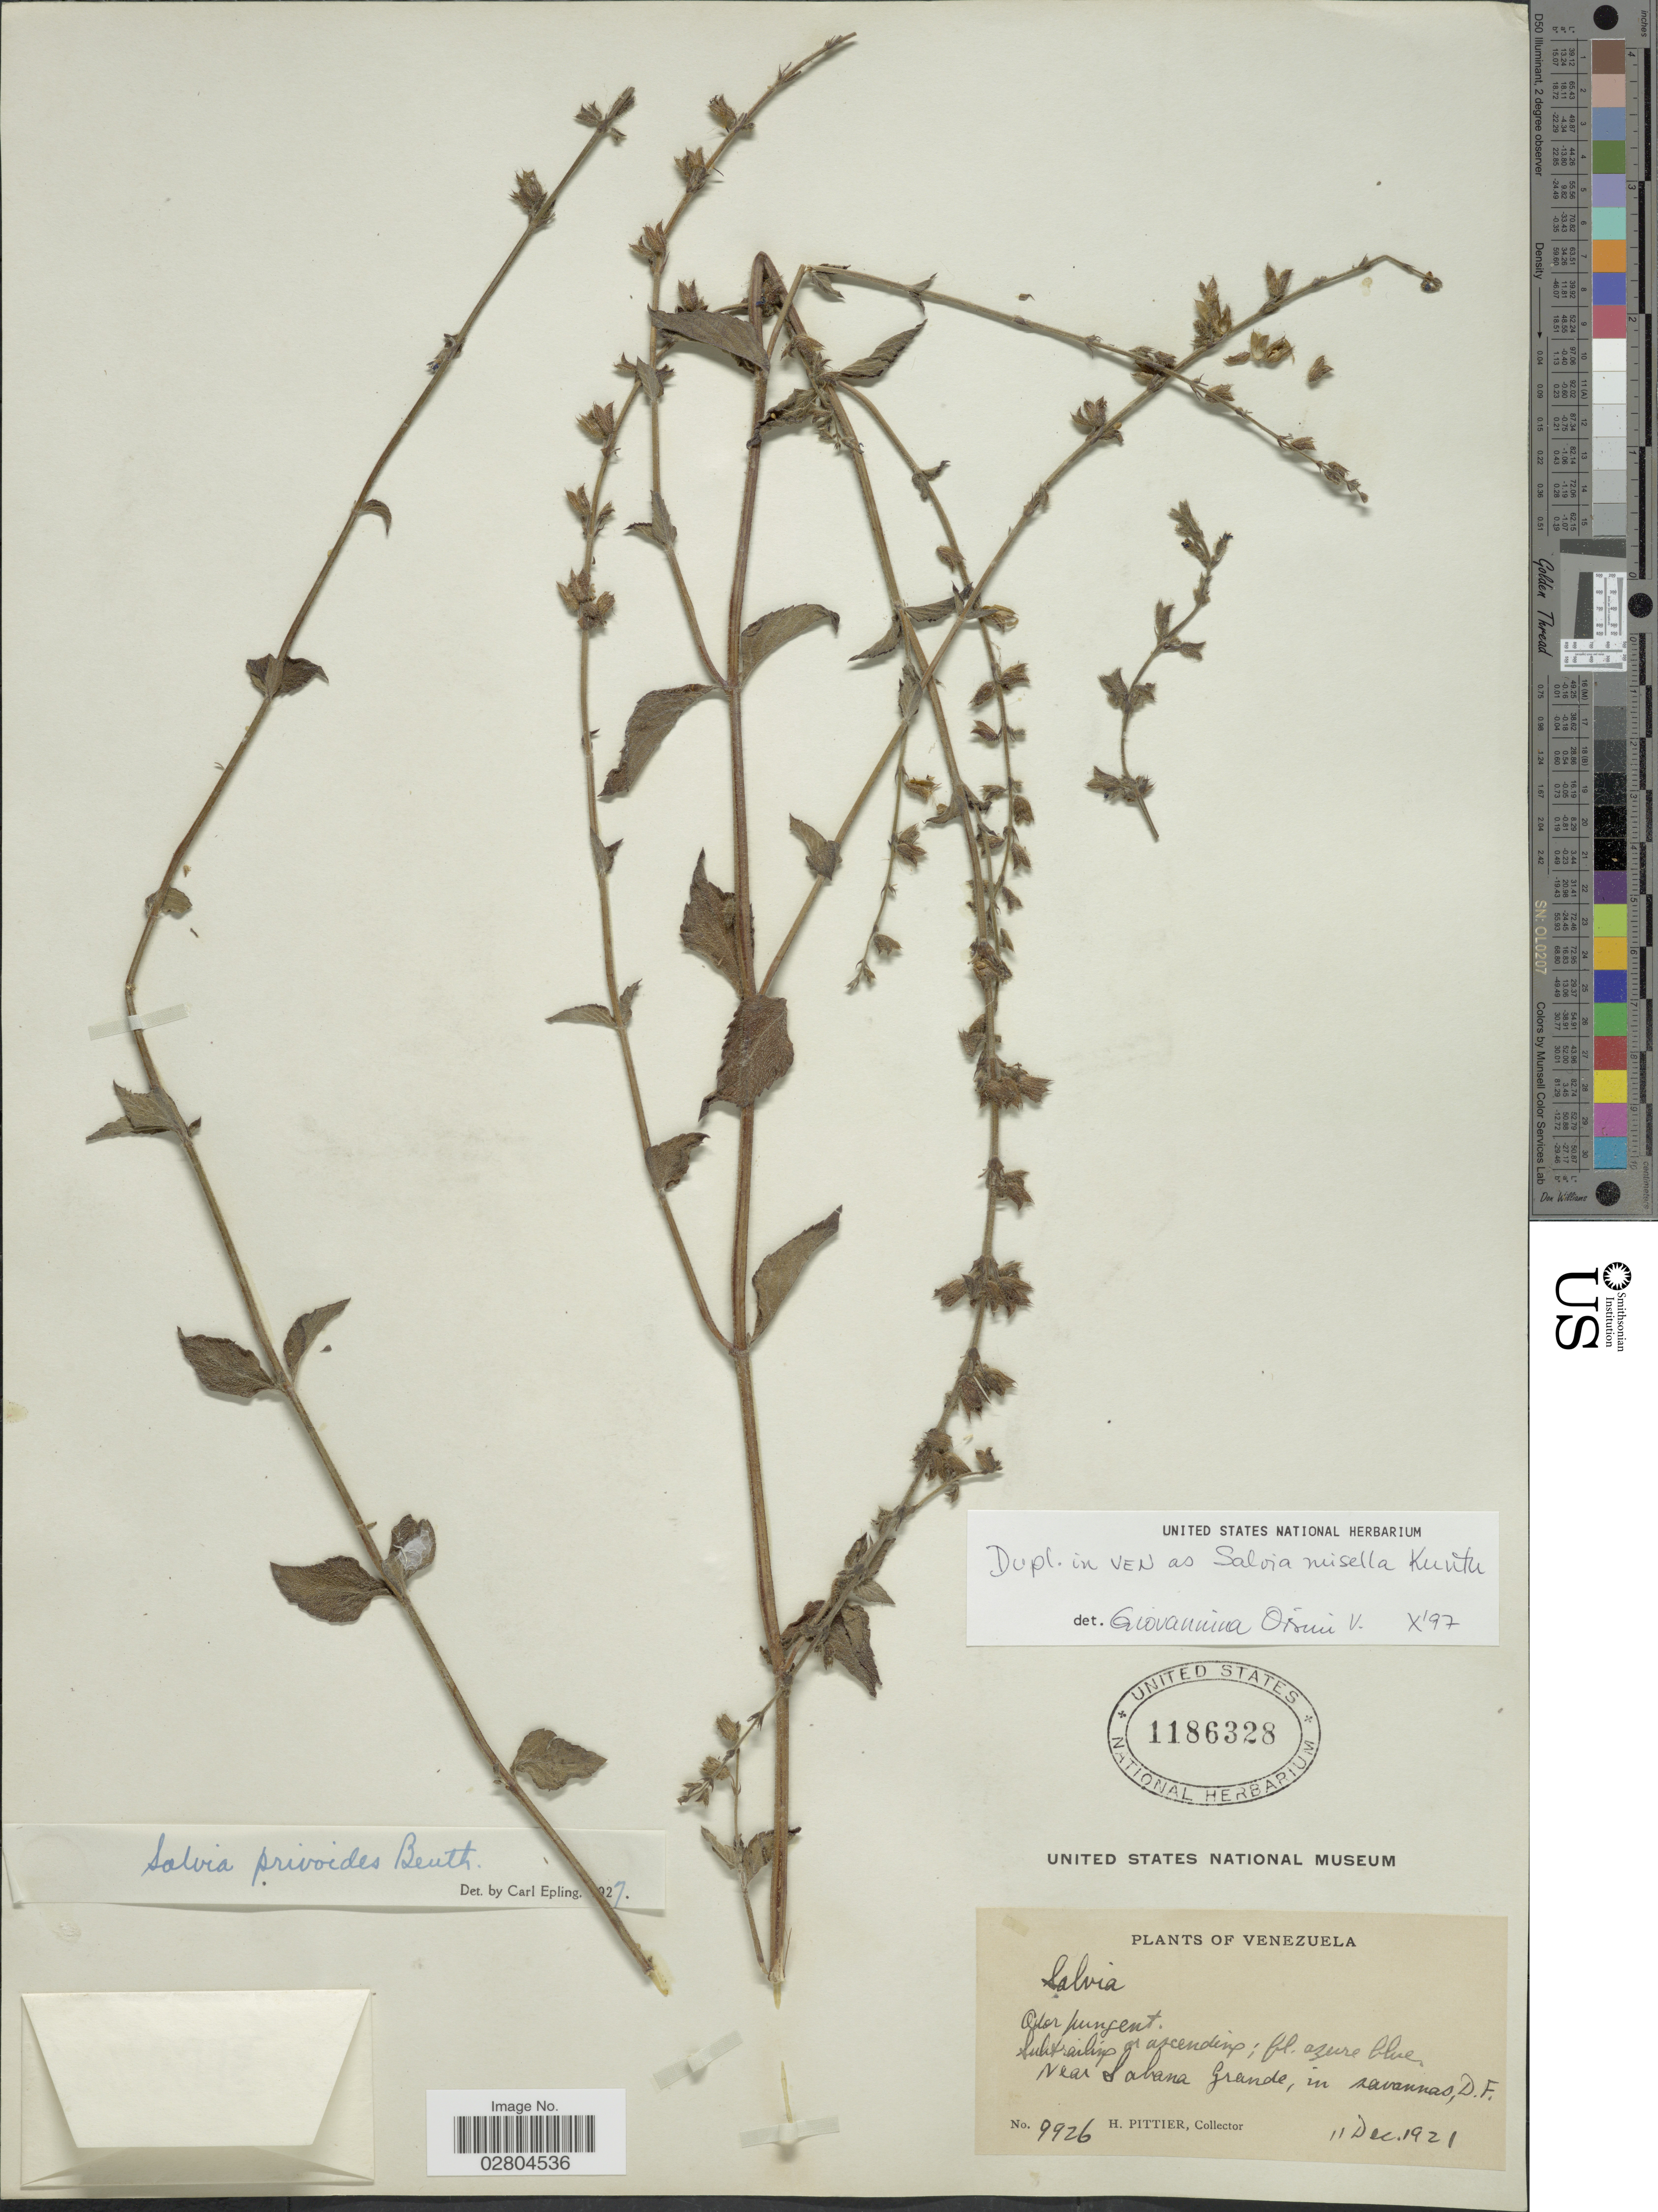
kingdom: Plantae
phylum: Tracheophyta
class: Magnoliopsida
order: Lamiales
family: Lamiaceae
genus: Salvia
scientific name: Salvia misella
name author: Kunth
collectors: H. F. Pittier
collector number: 9926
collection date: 1921-12-11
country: Venezuela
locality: Near Sabana Grande, in savannas, D.F.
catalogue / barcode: US 1186328